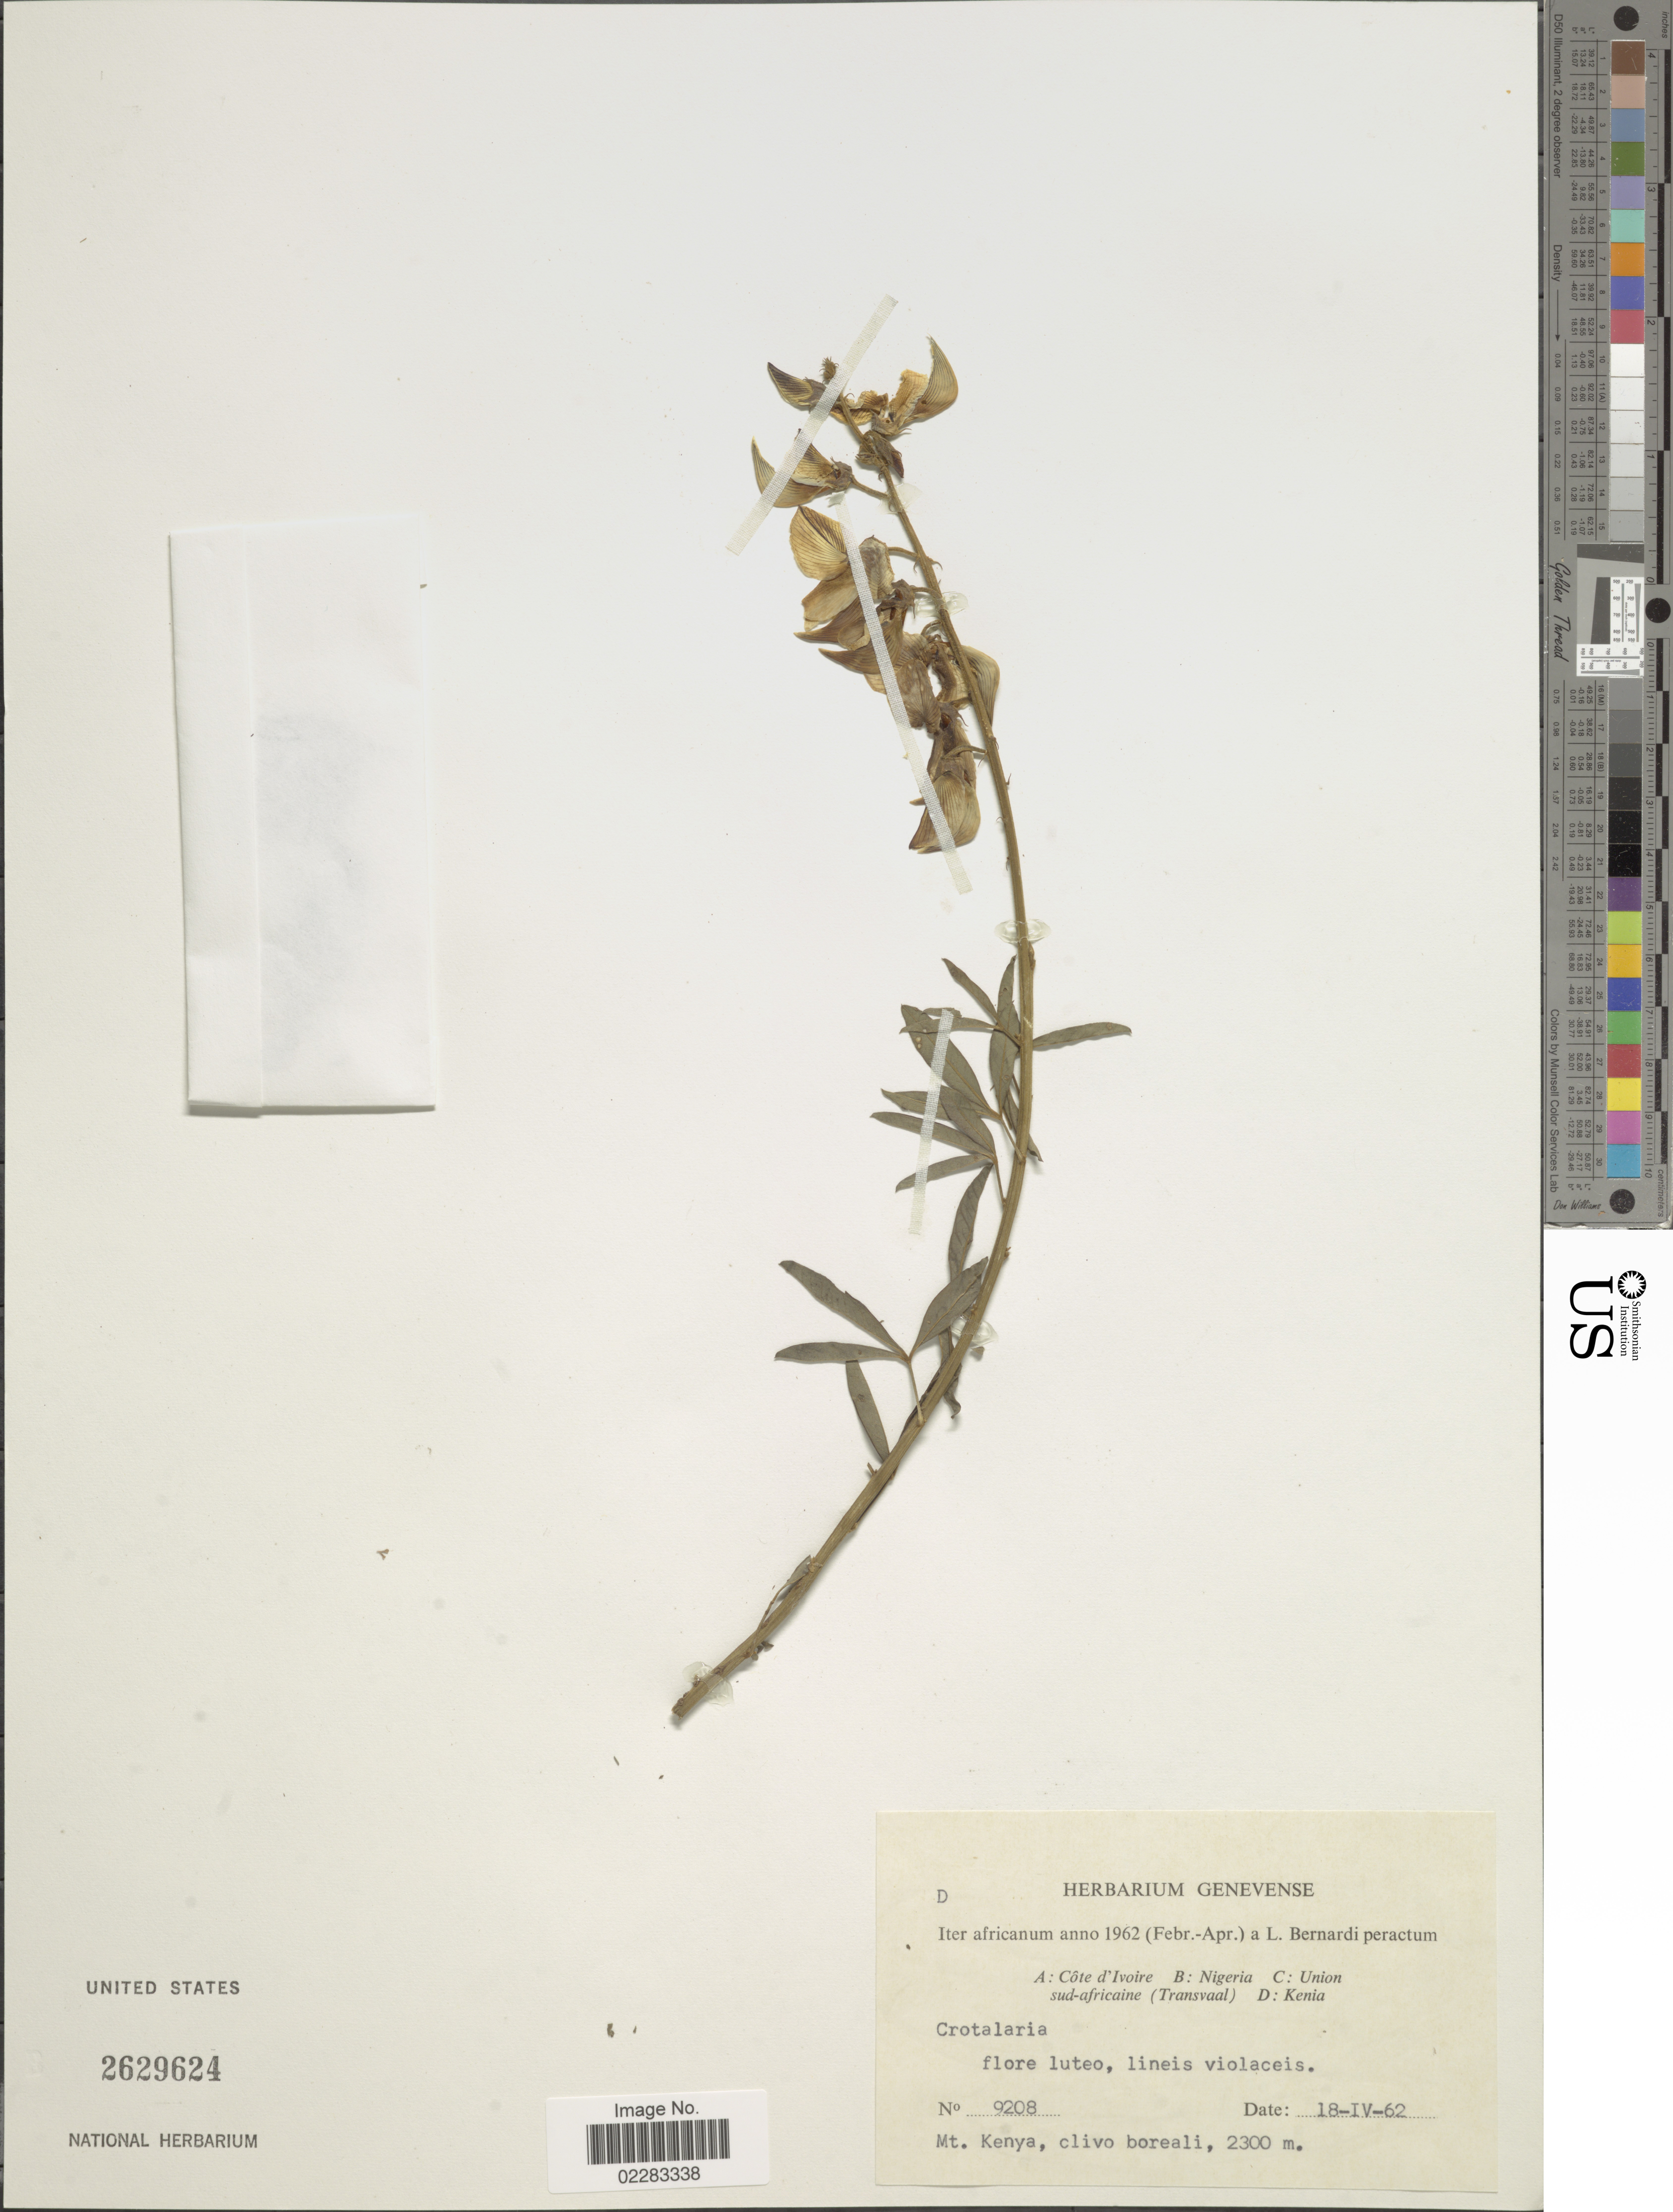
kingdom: Plantae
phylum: Tracheophyta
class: Magnoliopsida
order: Fabales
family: Fabaceae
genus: Crotalaria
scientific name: Crotalaria sp.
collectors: L. Bernardi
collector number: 9208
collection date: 1962-04-18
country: Kenya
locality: Kenia, Mt Kenya, clivo boreali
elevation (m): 2300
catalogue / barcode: US 2629624